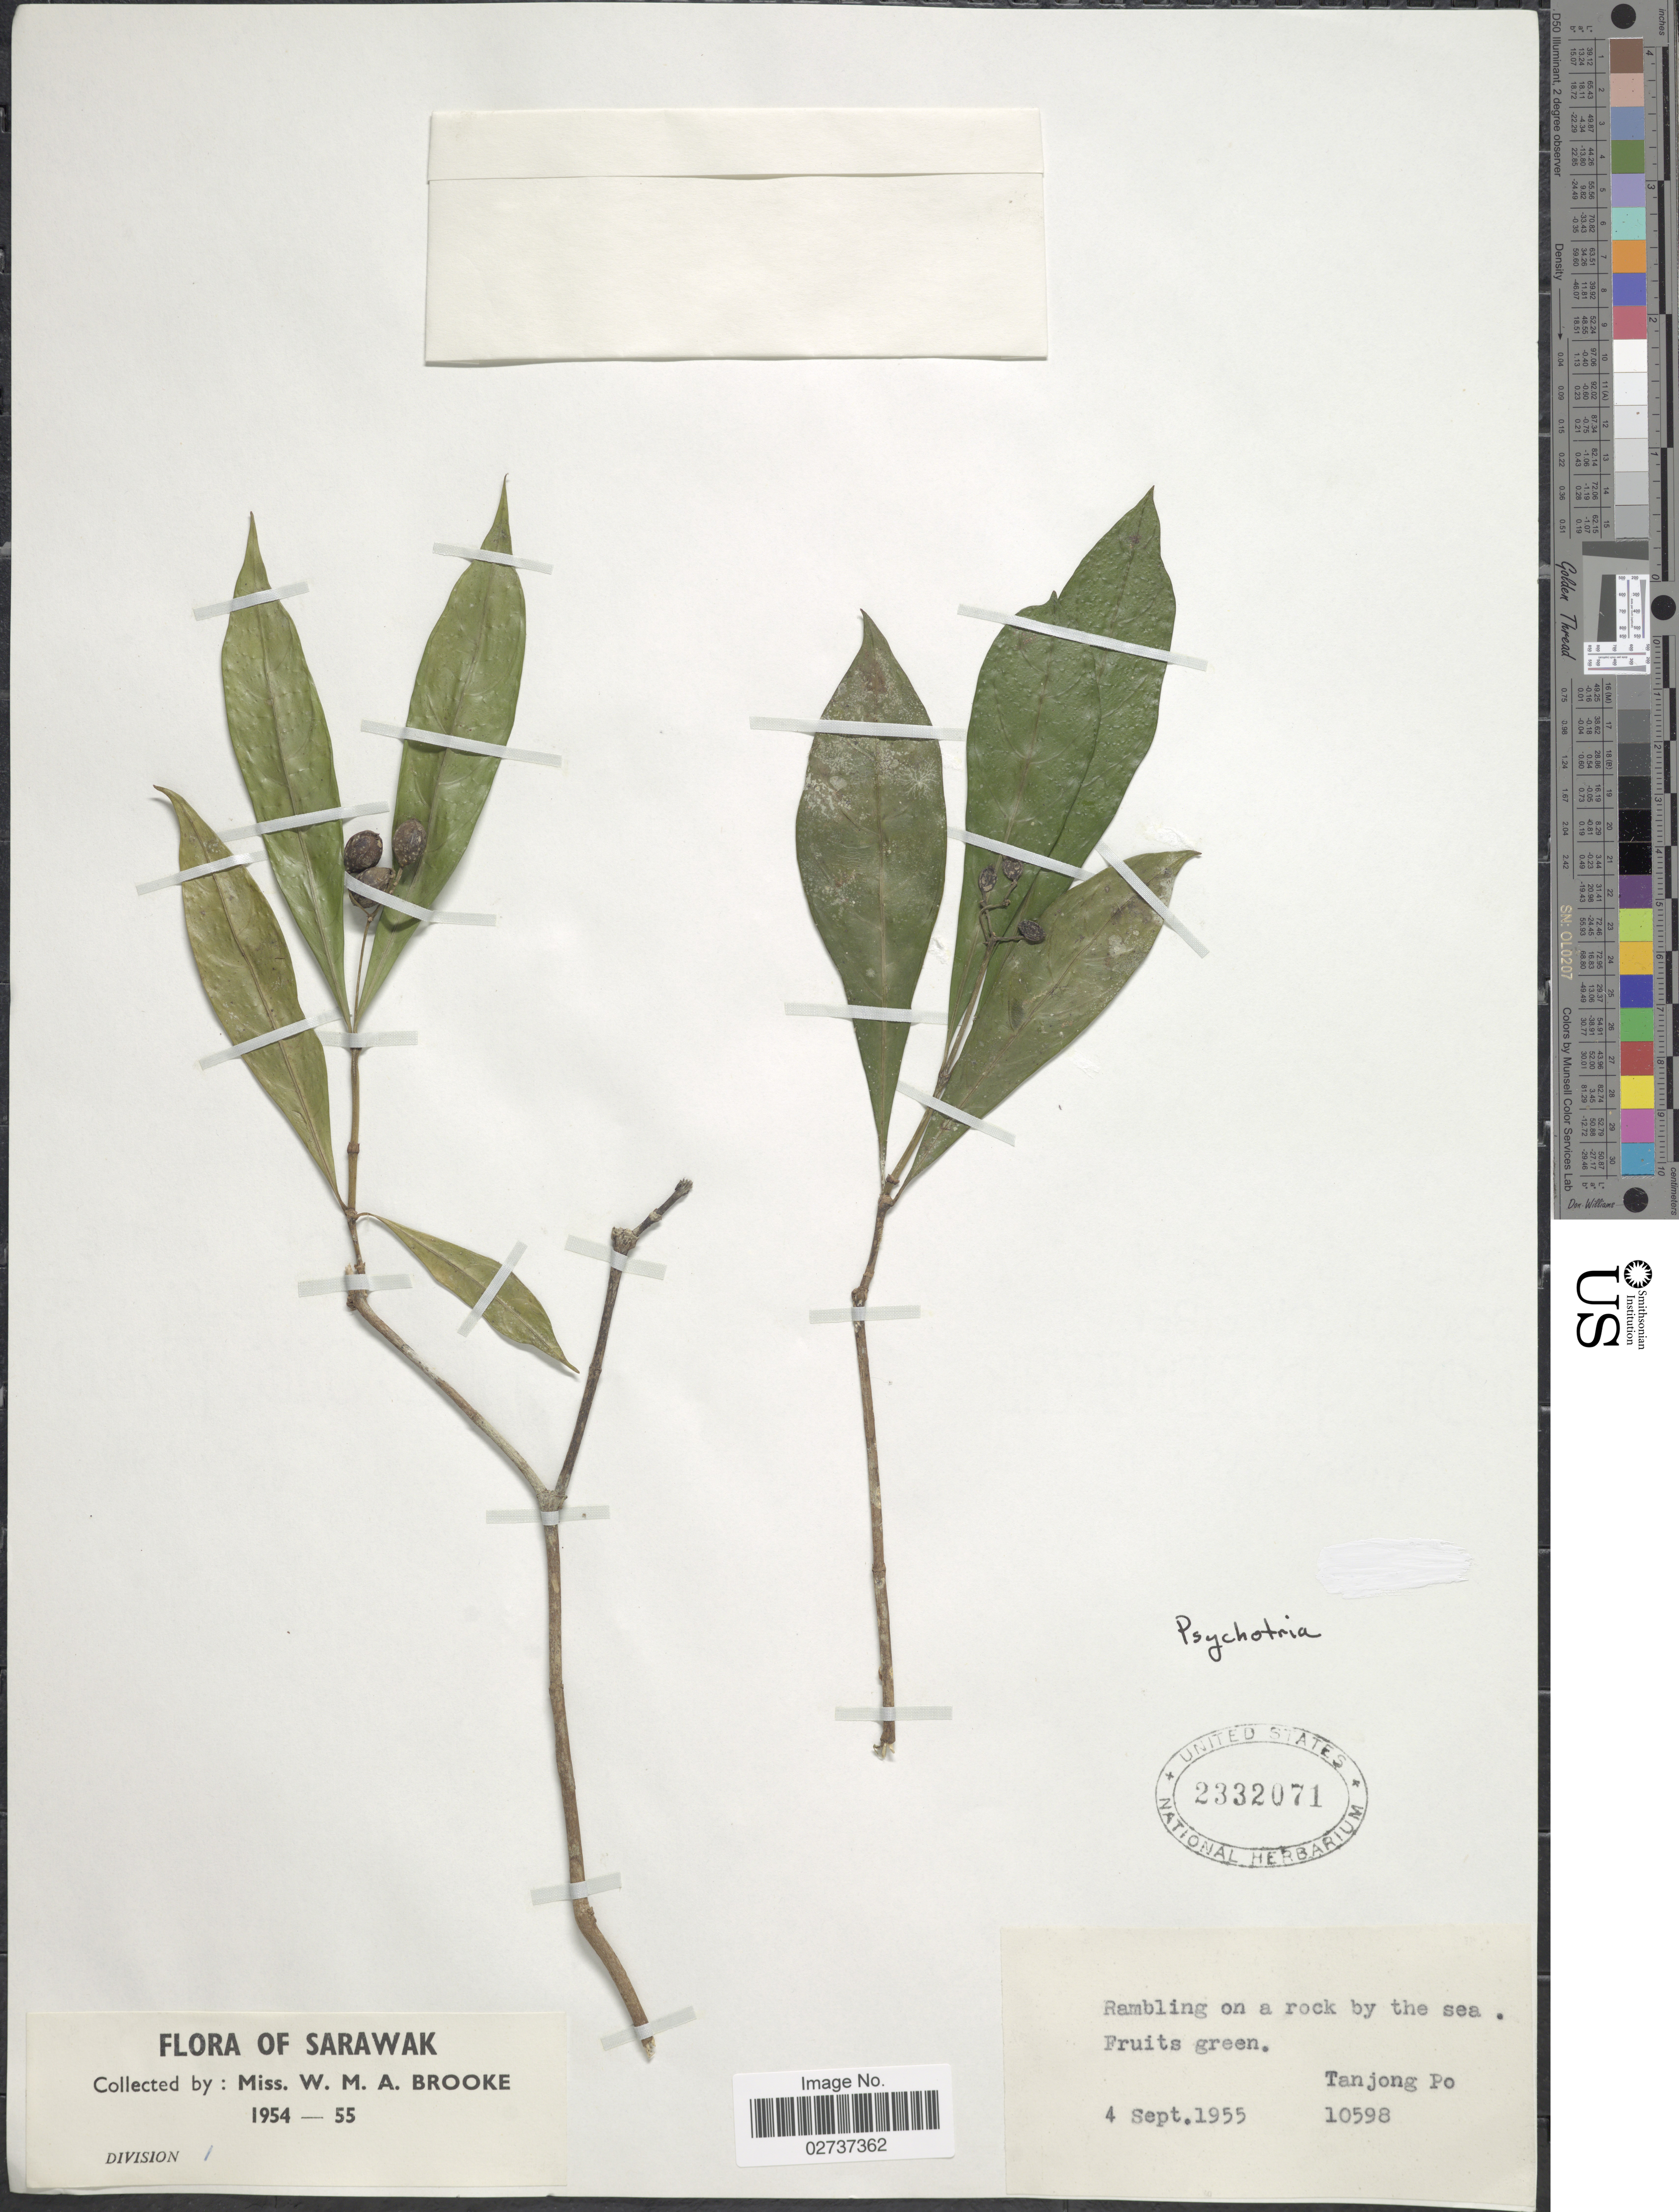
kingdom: Plantae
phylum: Tracheophyta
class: Magnoliopsida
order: Gentianales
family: Rubiaceae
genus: Psychotria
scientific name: Psychotria sp.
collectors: W. Brooke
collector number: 10598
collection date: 1955-09-04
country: Malaysia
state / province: Sarawak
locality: Tanjong Po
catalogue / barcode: US 2332071